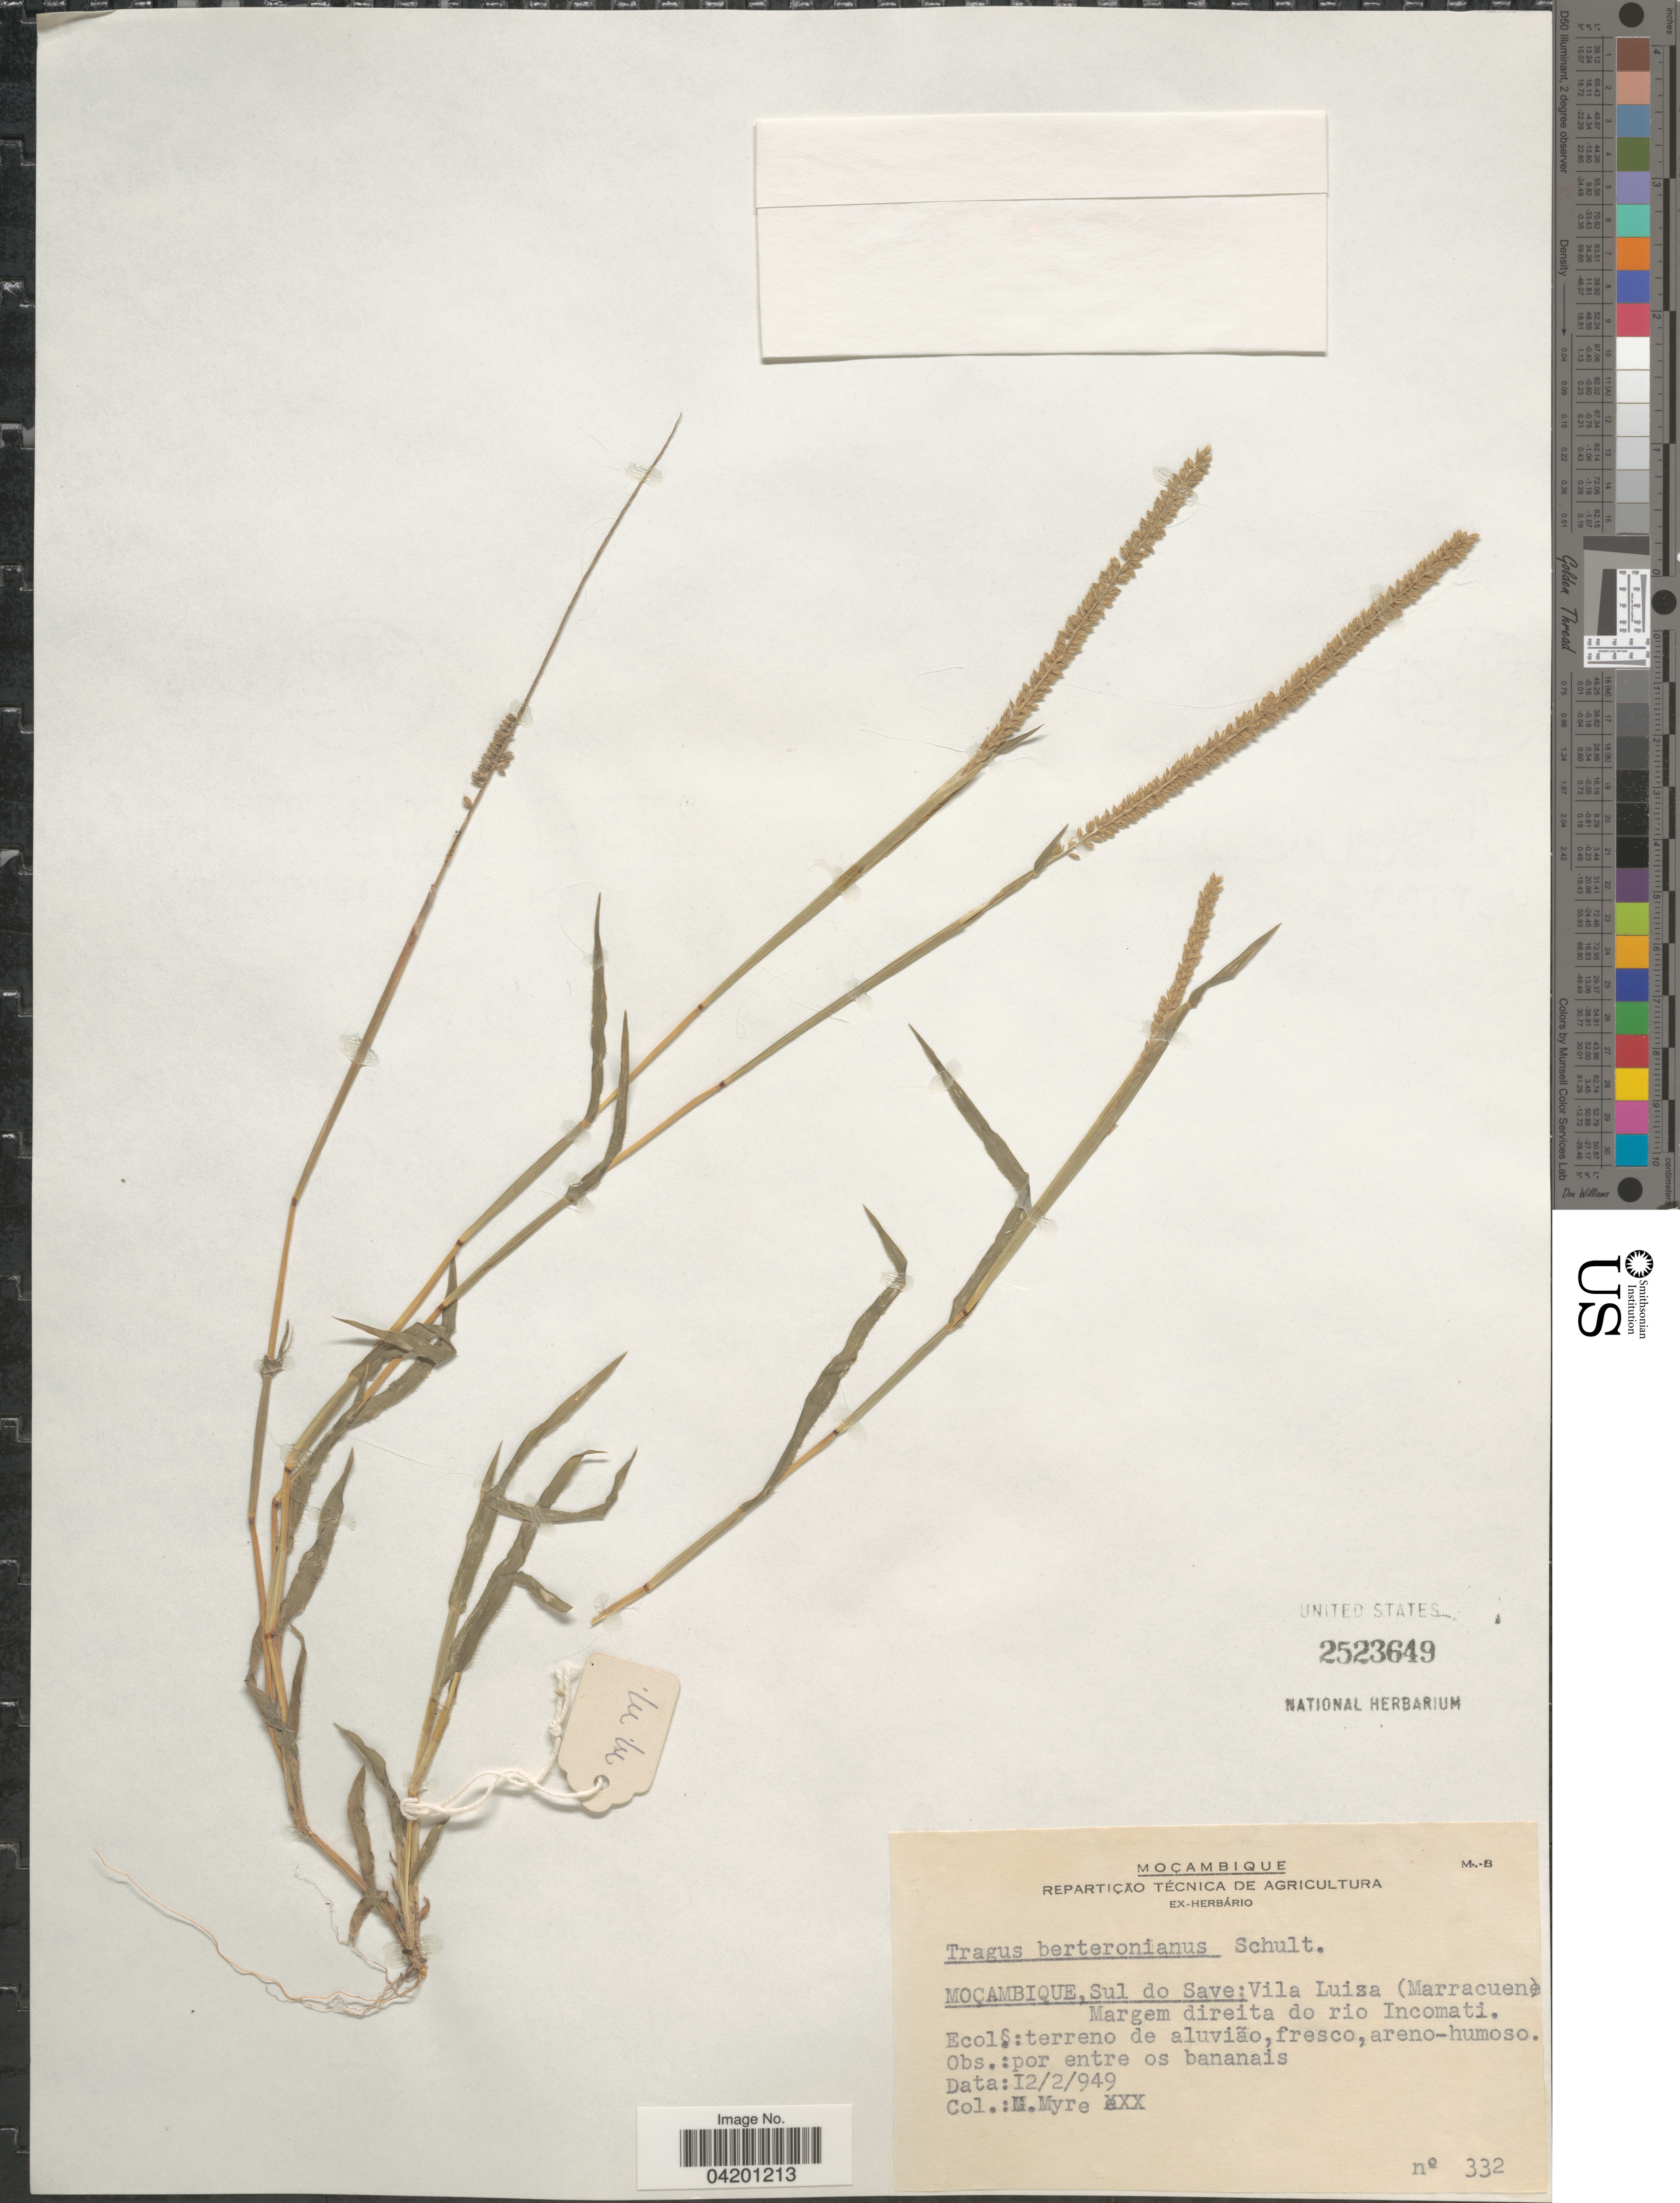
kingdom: Plantae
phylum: Tracheophyta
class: Liliopsida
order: Poales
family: Poaceae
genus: Tragus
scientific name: Tragus berteronianus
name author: Schult.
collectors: Myre, M.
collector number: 332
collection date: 1949-02-12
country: Mozambique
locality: Moçambique, Sul do Save; Vila Luisa (Marracuene). Margem direita do rio Incomati.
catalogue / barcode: US 2523649